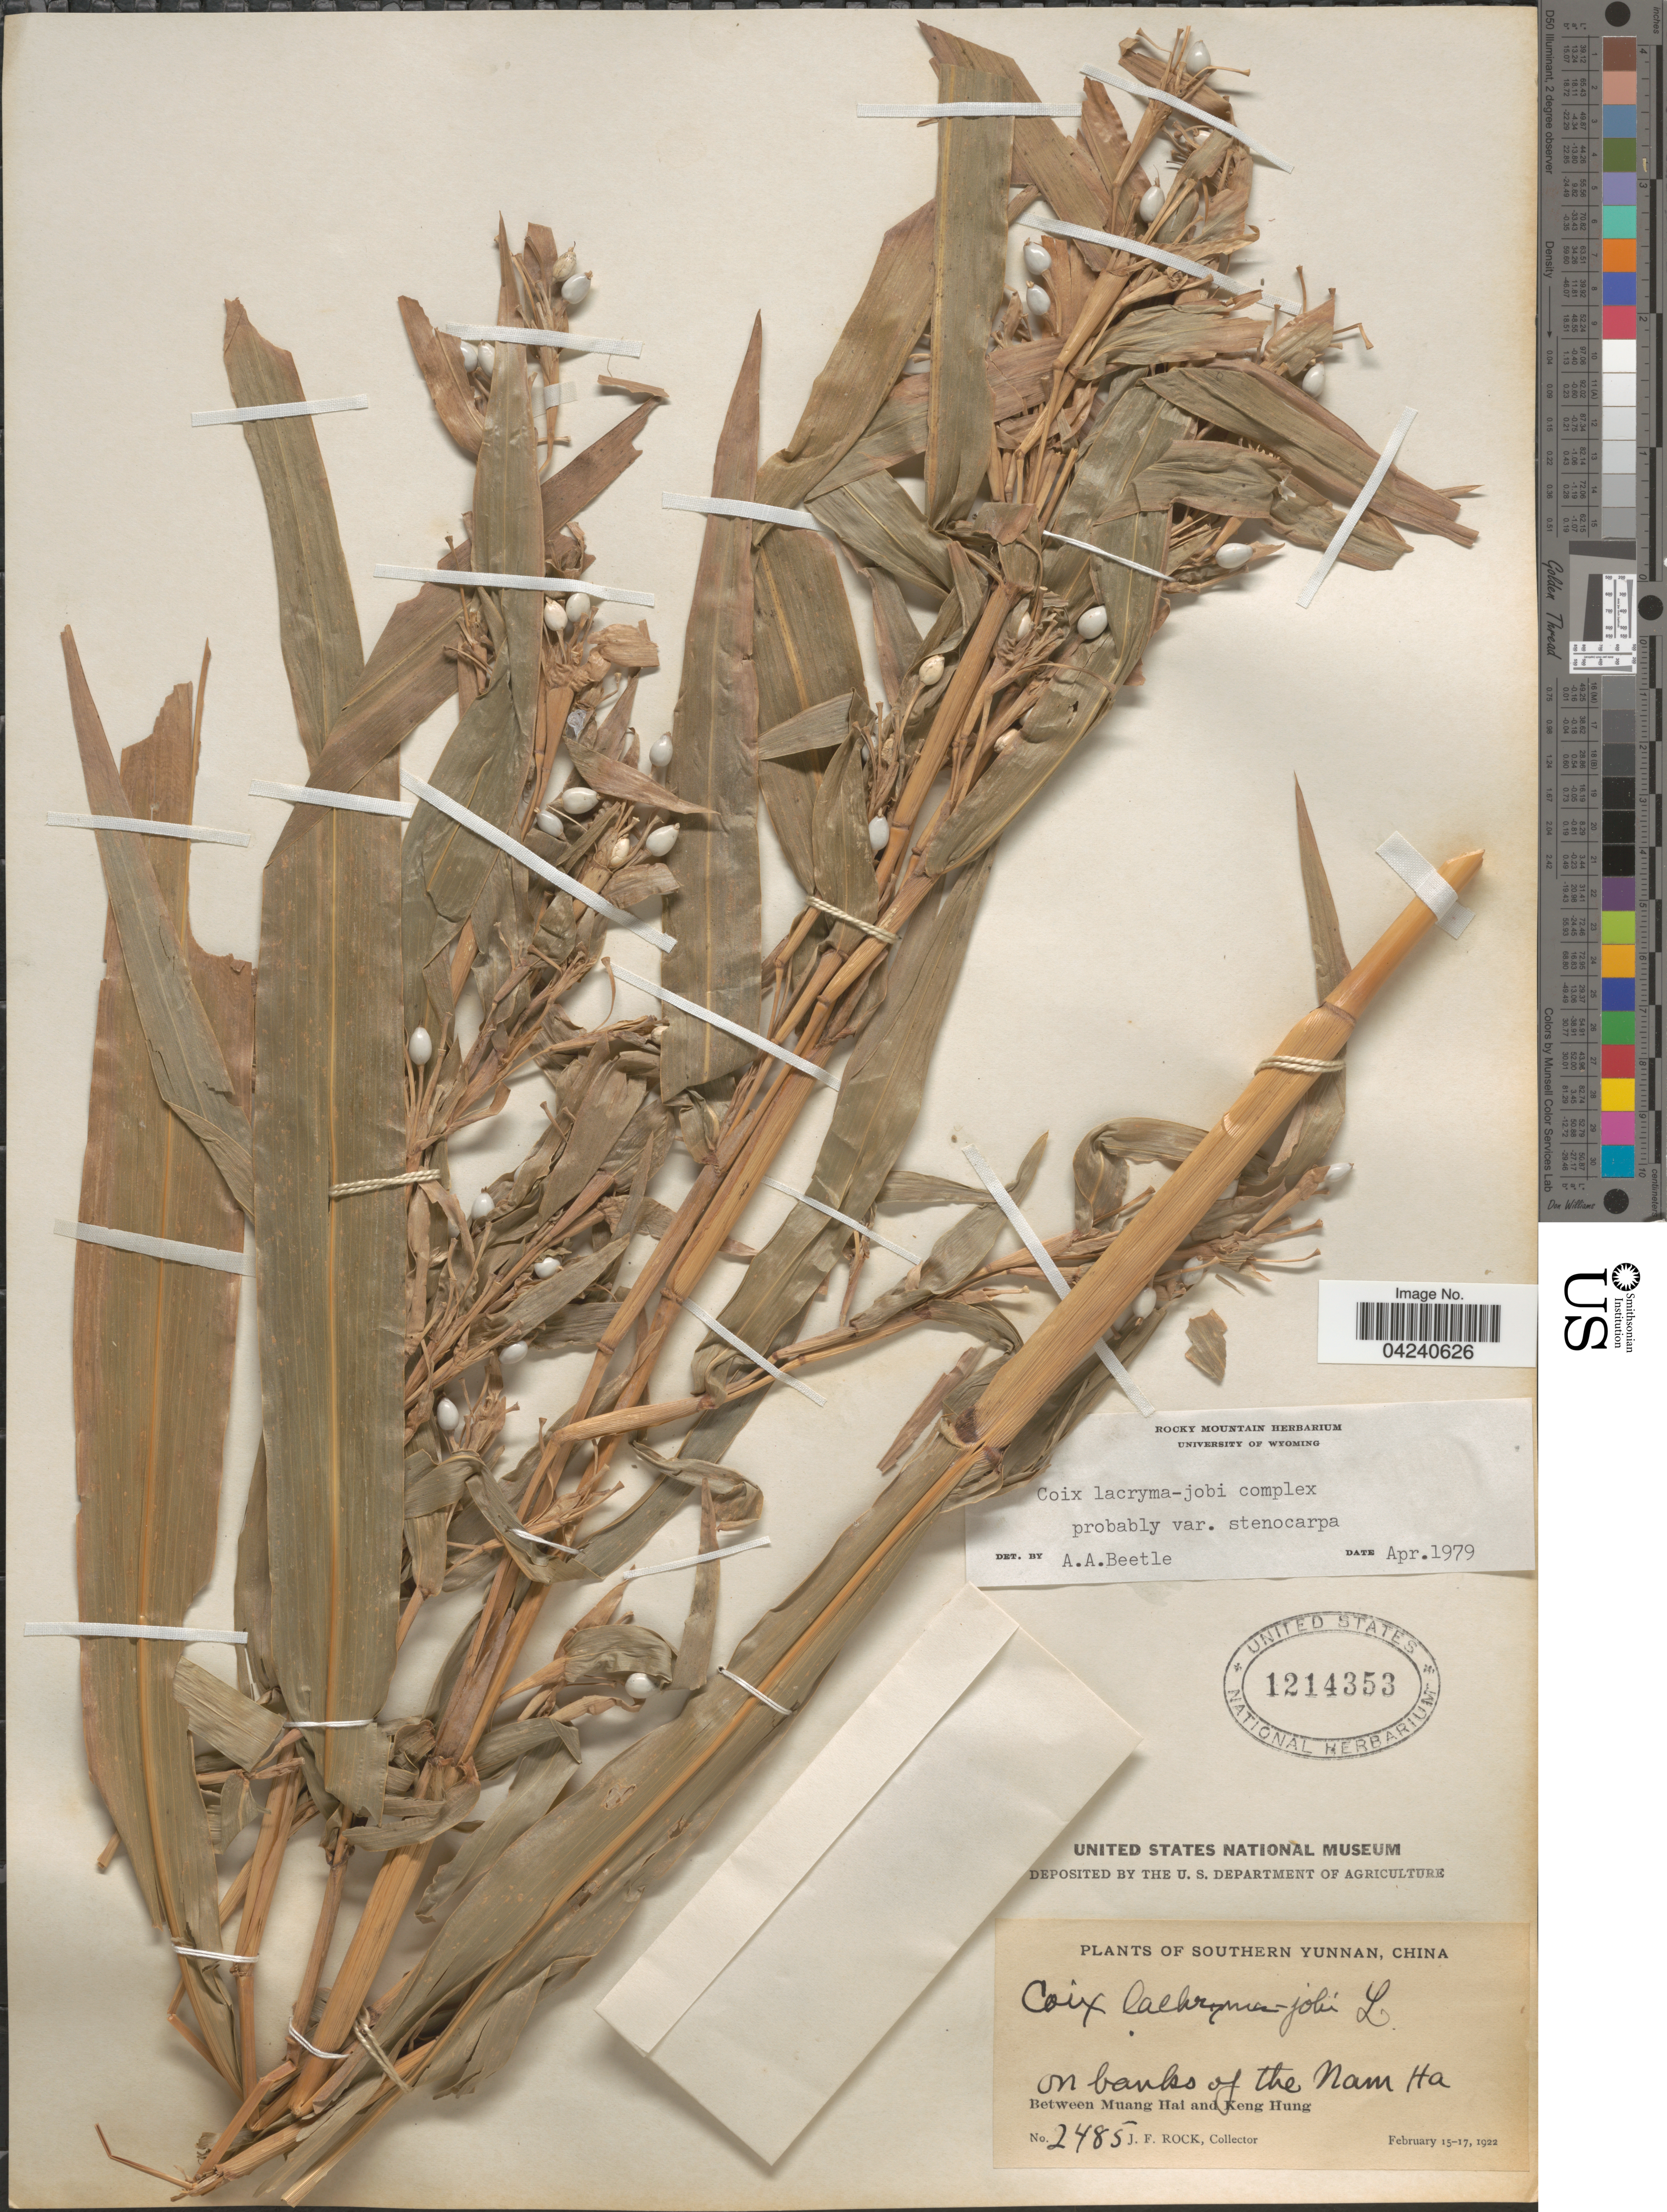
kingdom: Plantae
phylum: Tracheophyta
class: Liliopsida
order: Poales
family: Poaceae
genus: Coix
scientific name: Coix lacryma-jobi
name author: L.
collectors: J. Rock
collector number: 2485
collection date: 1922-02-15/1922-02-17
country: China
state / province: Yunnan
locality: Southern Yunnan. On banks of the Nam Ha. Between Muang Hai and Keng Hung.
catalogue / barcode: US 1214353